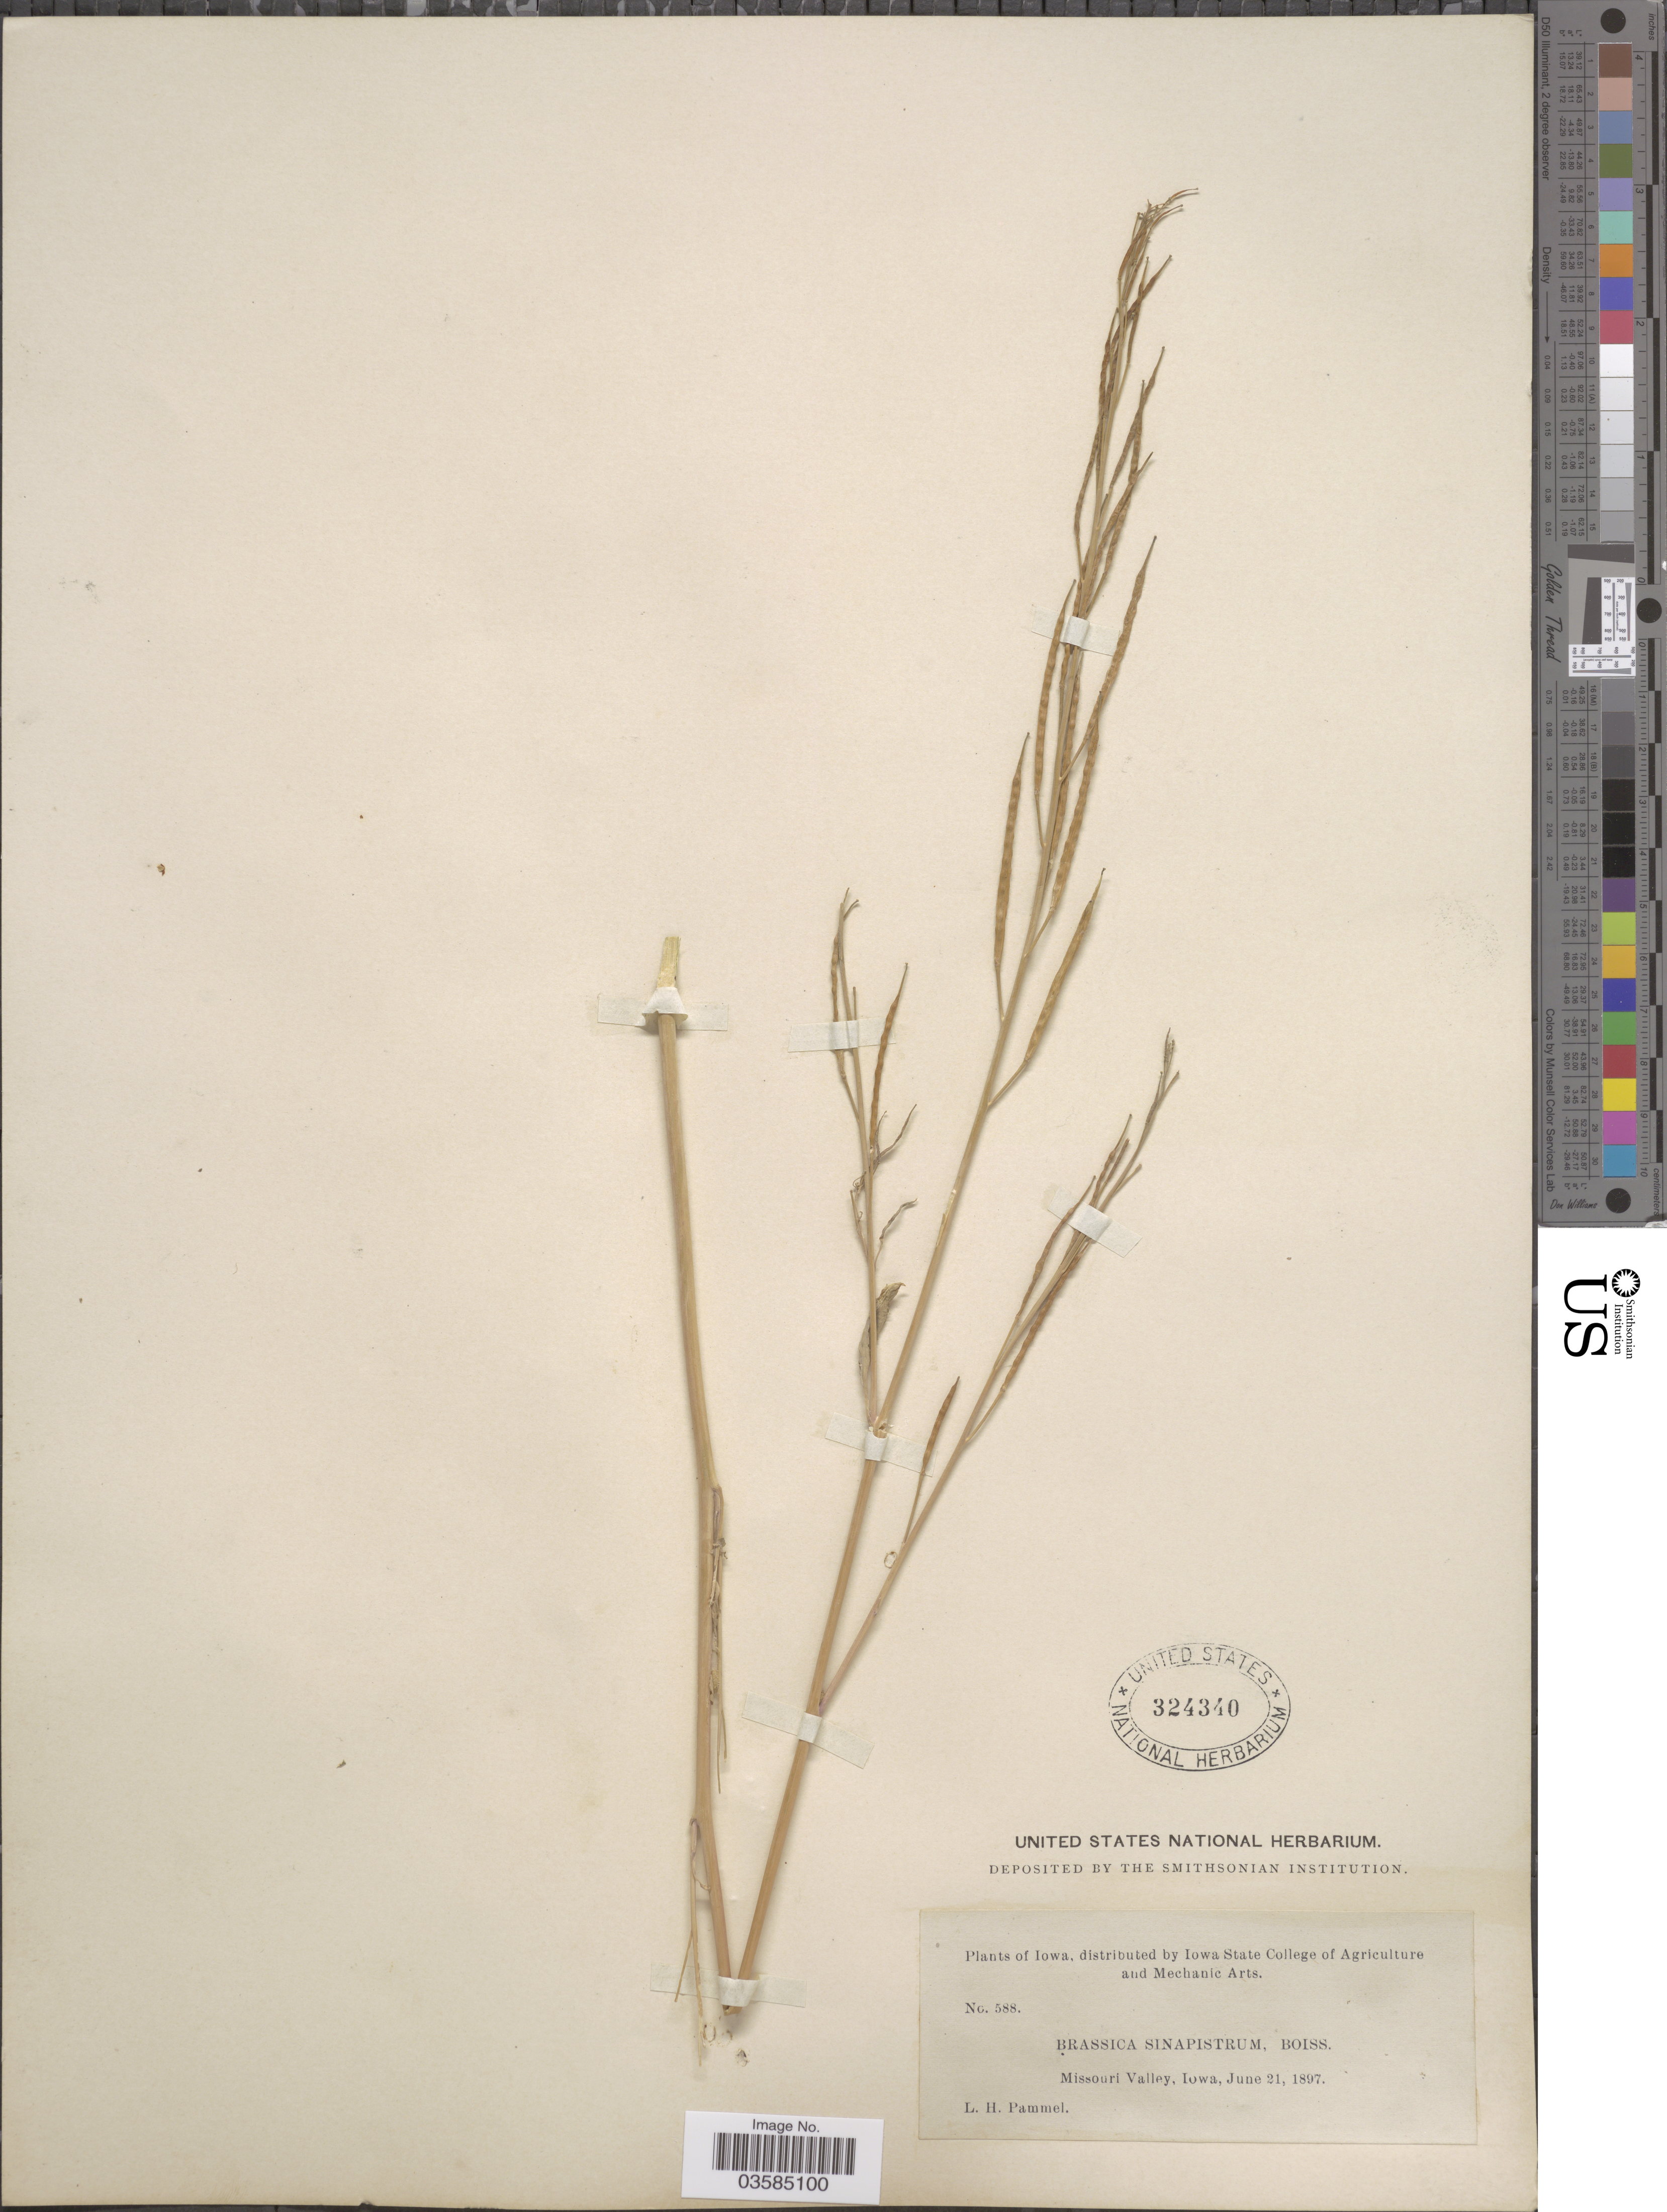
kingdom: Plantae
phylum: Tracheophyta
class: Magnoliopsida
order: Brassicales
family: Brassicaceae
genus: Brassica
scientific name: Brassica kaber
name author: (DC.) L.C. Wheeler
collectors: L. Pammel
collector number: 588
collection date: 1897-06-21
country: United States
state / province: Iowa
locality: Missouri Valley.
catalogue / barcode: US 324340